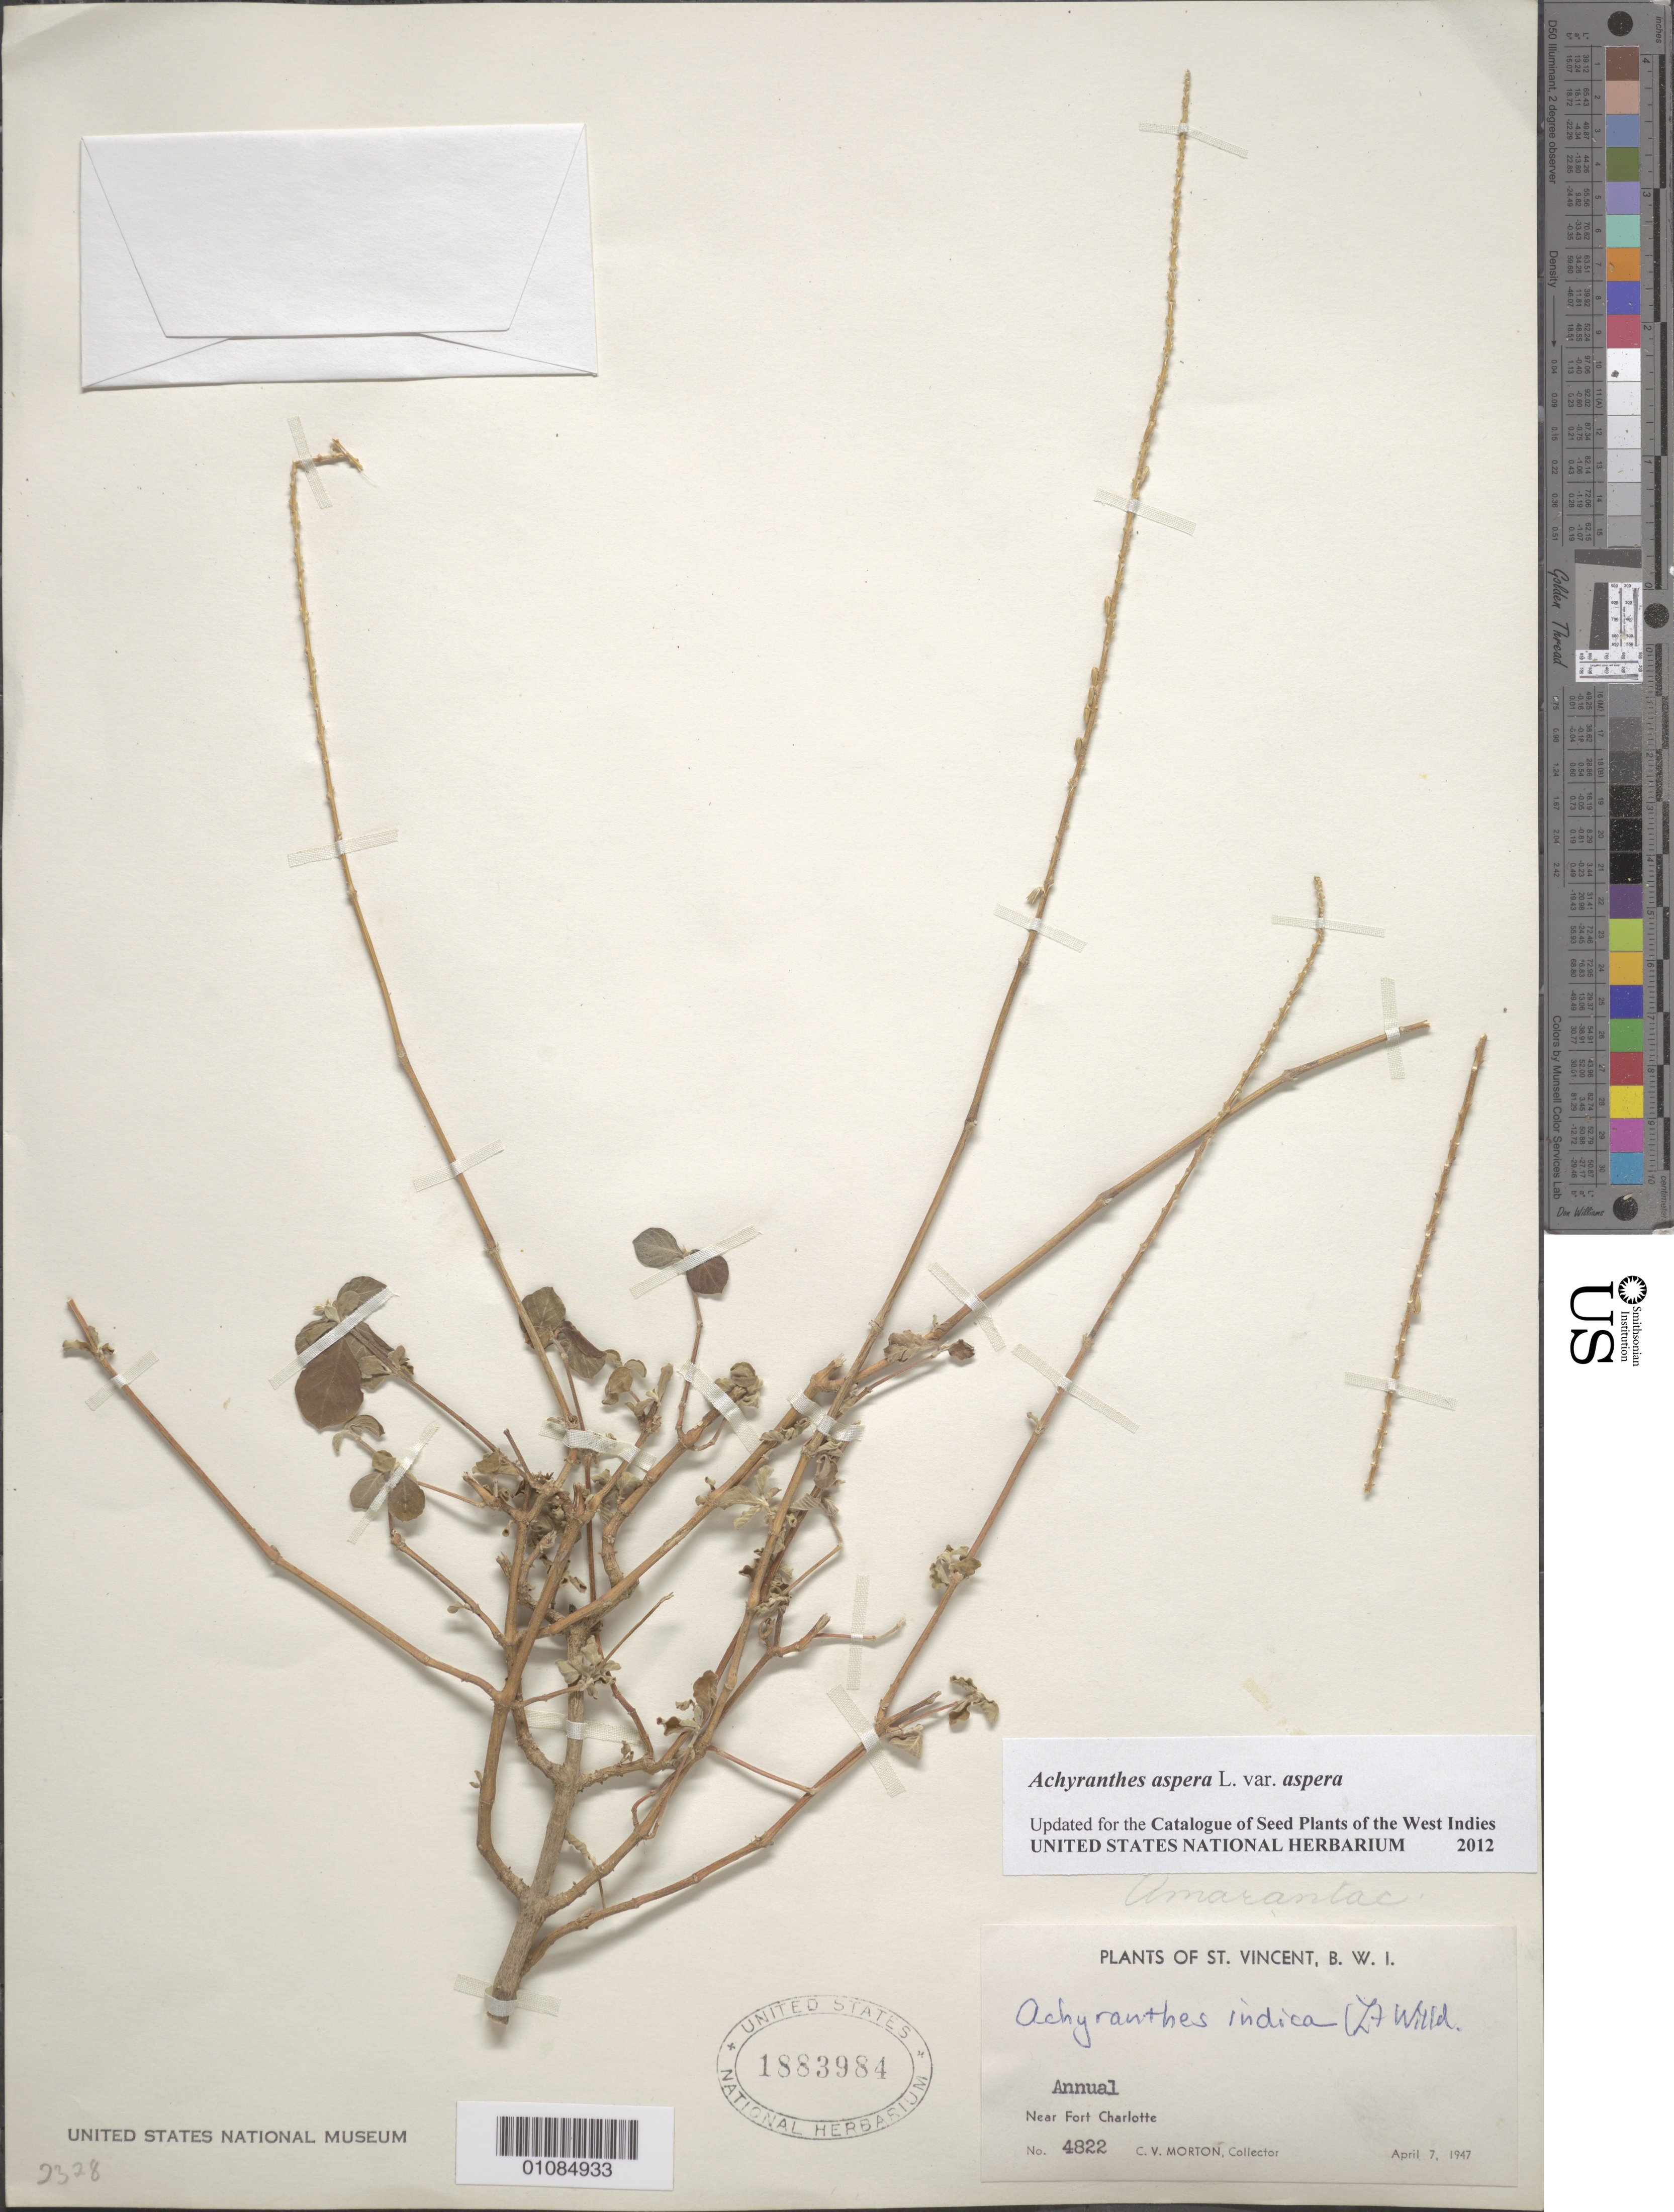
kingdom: Plantae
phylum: Tracheophyta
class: Magnoliopsida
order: Caryophyllales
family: Amaranthaceae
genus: Achyranthes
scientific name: Achyranthes aspera var. aspera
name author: L.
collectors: C. V. Morton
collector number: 4822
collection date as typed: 07 Apr 1947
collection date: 1947-04-07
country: St. Vincent - Grenadines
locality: Near Fort Charlotte.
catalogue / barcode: US 1883984